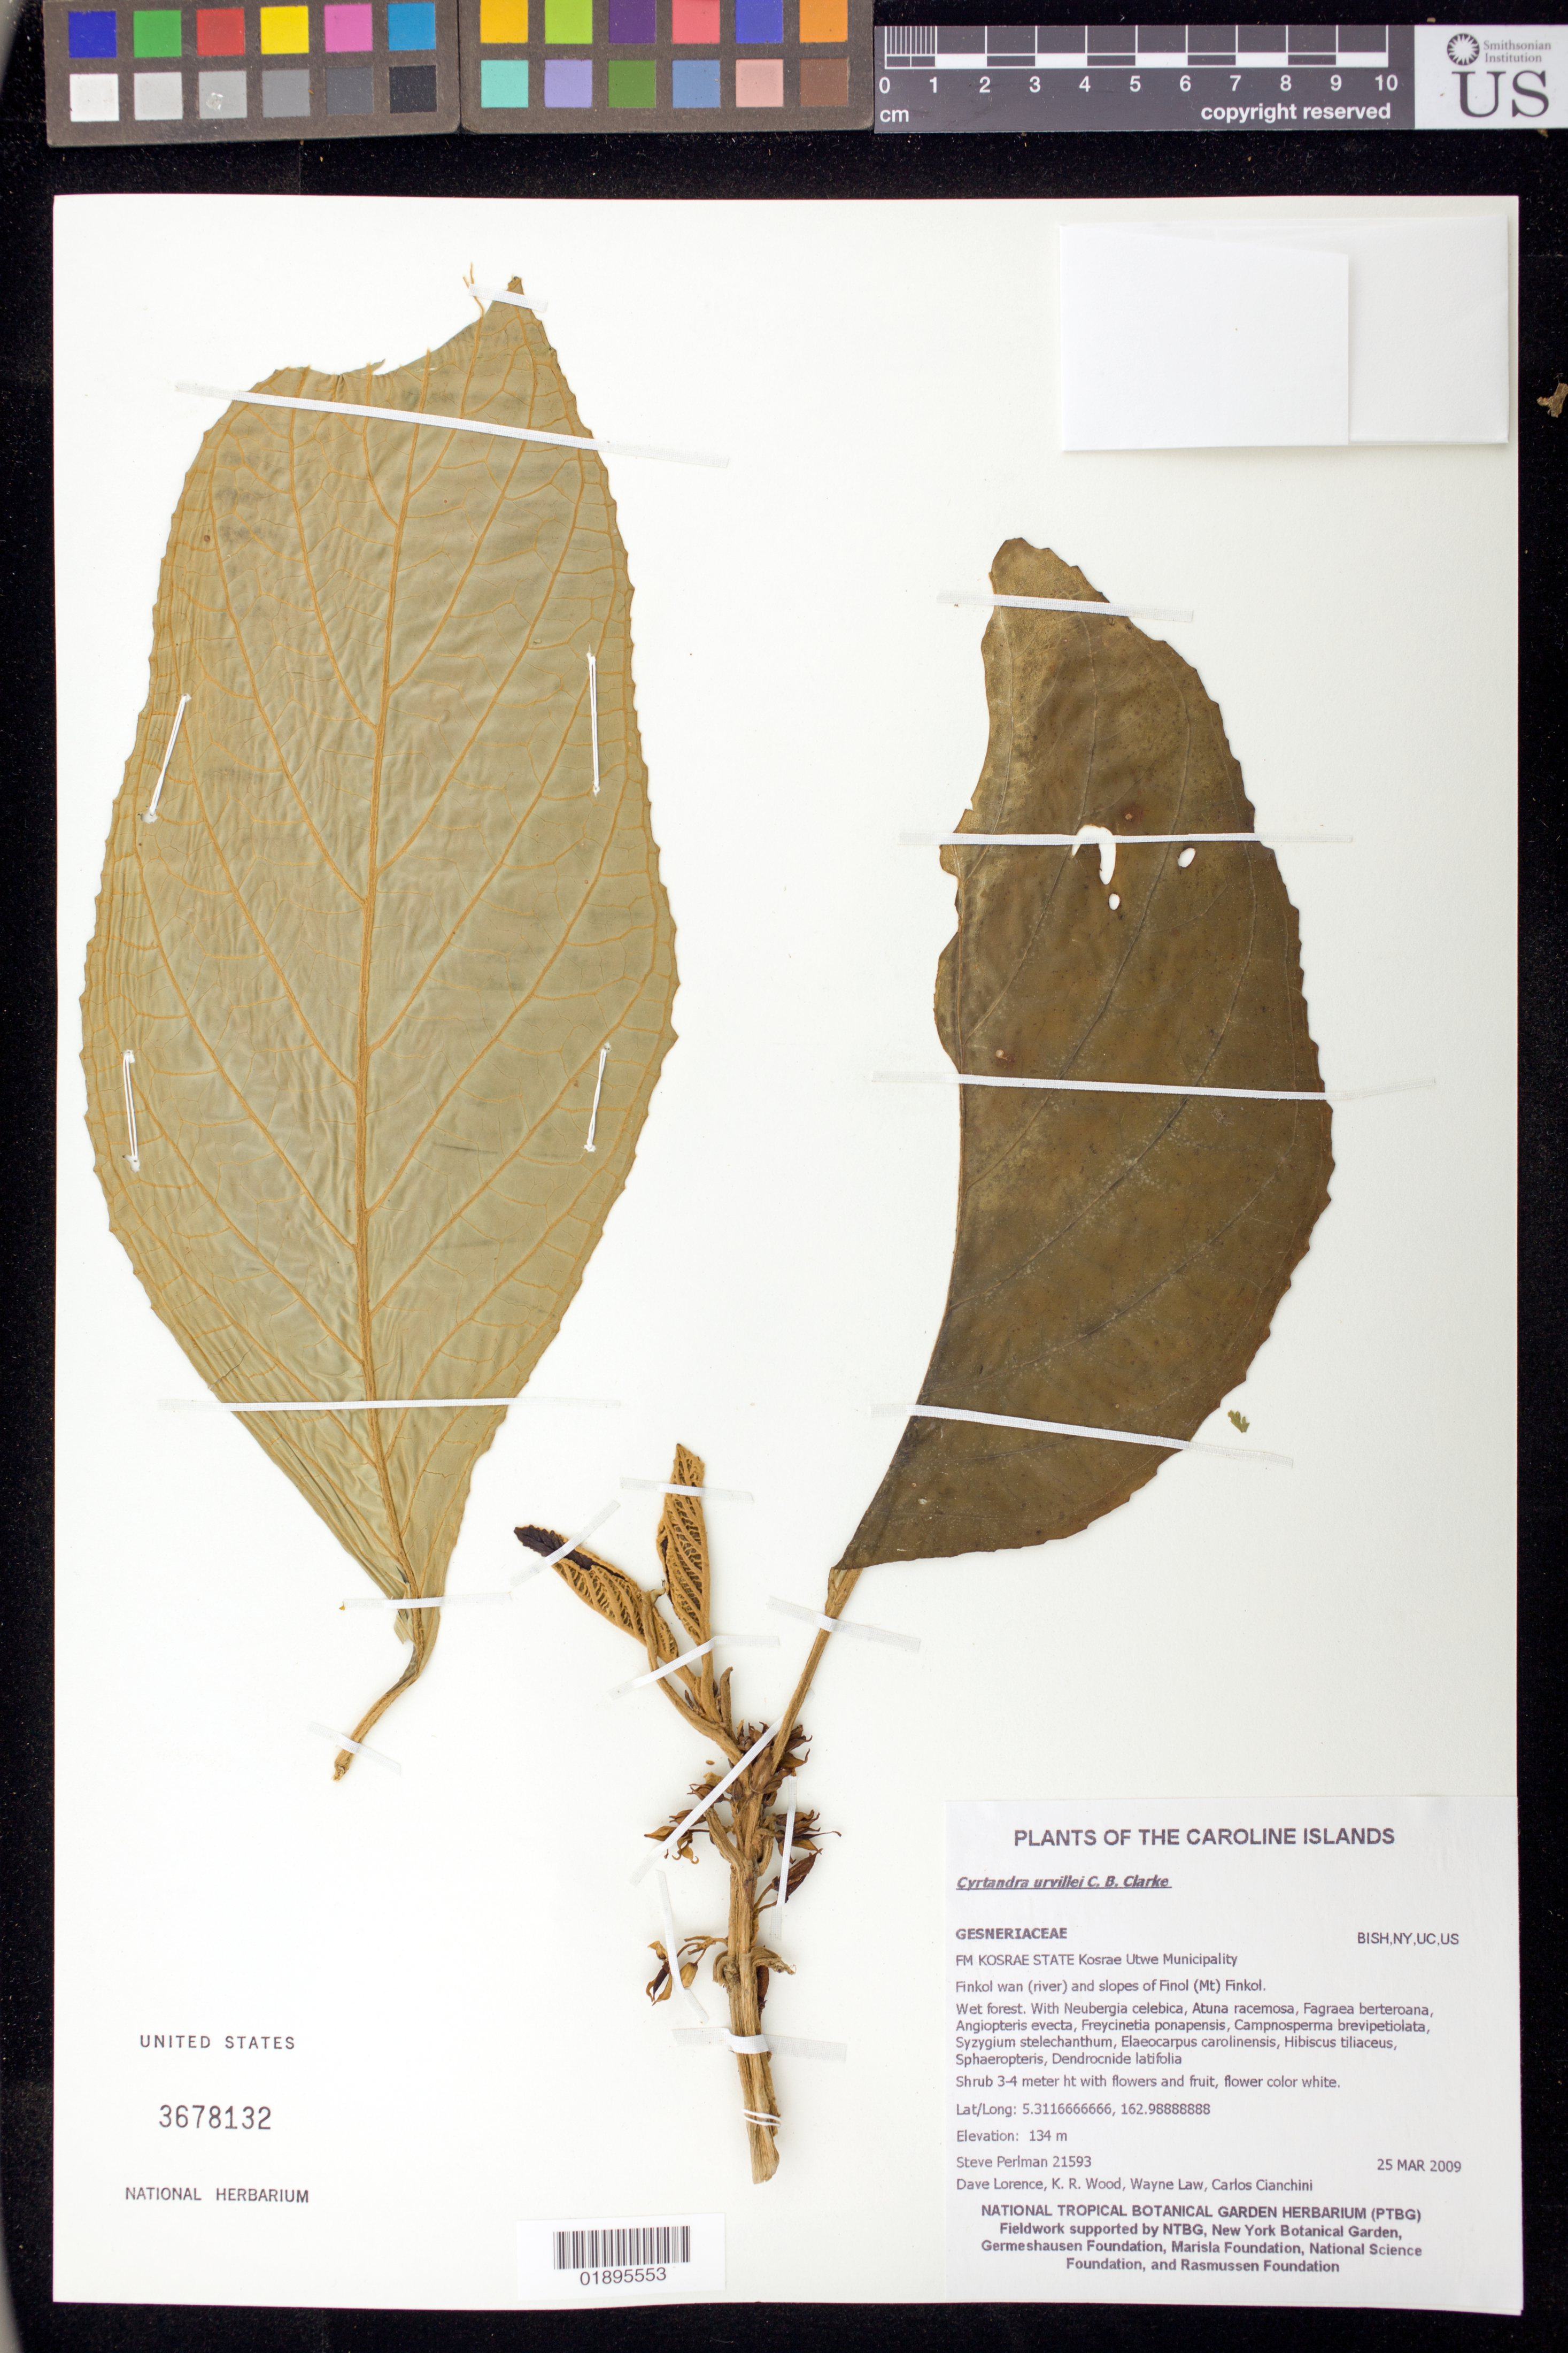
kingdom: Plantae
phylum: Tracheophyta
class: Magnoliopsida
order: Lamiales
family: Gesneriaceae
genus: Cyrtandra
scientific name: Cyrtandra urvillei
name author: C.B. Clarke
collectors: S. P. Perlman, D. Lorence, K. R. Wood, W. Law & C. Cianchini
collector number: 21593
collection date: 2009-03-25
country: Micronesia, Federated States of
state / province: Kosrae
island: Kosrae [Kusaie]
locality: Utwe Municipality, Finkol wan (river) and slopes of Finol (Mt) Finkol.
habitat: Wet forest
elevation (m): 134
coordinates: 5.3116666666, 162.98888888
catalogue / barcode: US 3678132